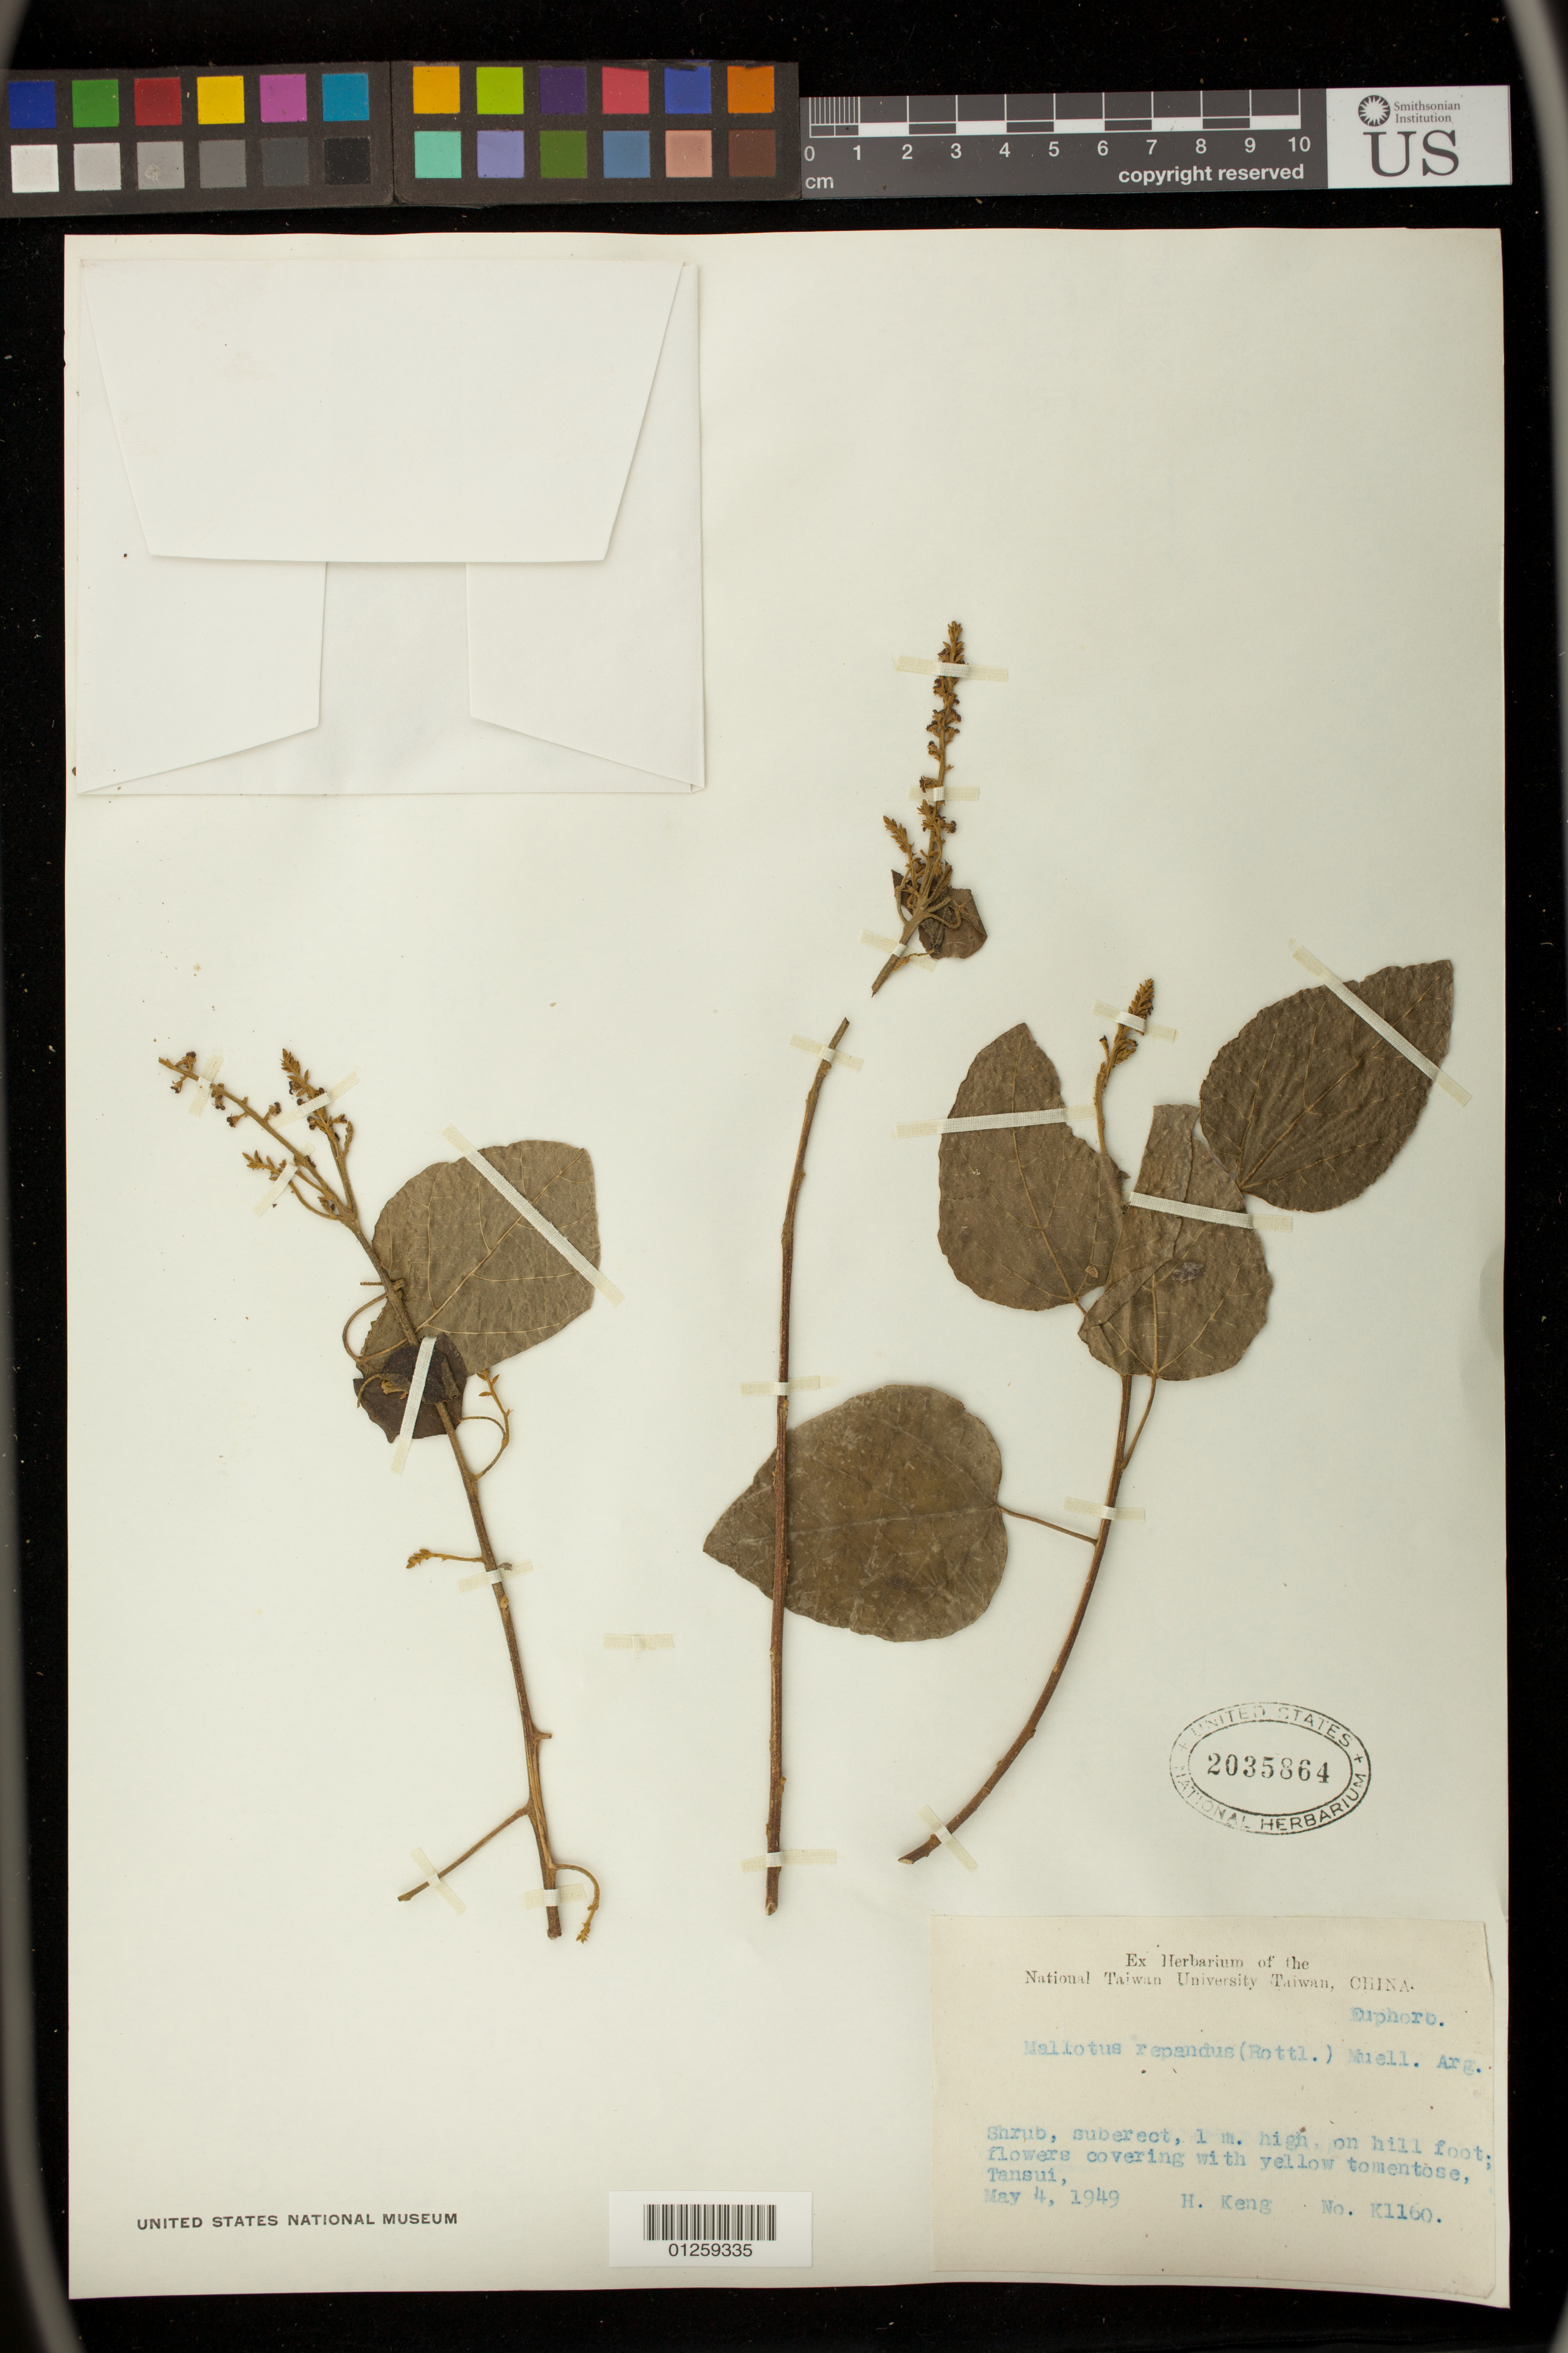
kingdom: Plantae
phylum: Tracheophyta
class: Magnoliopsida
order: Malpighiales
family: Euphorbiaceae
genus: Mallotus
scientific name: Mallotus repandus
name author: (Rottler) Müll. Arg.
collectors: H. Keng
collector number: K1160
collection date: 1949-05-04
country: Taiwan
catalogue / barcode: US 2035864